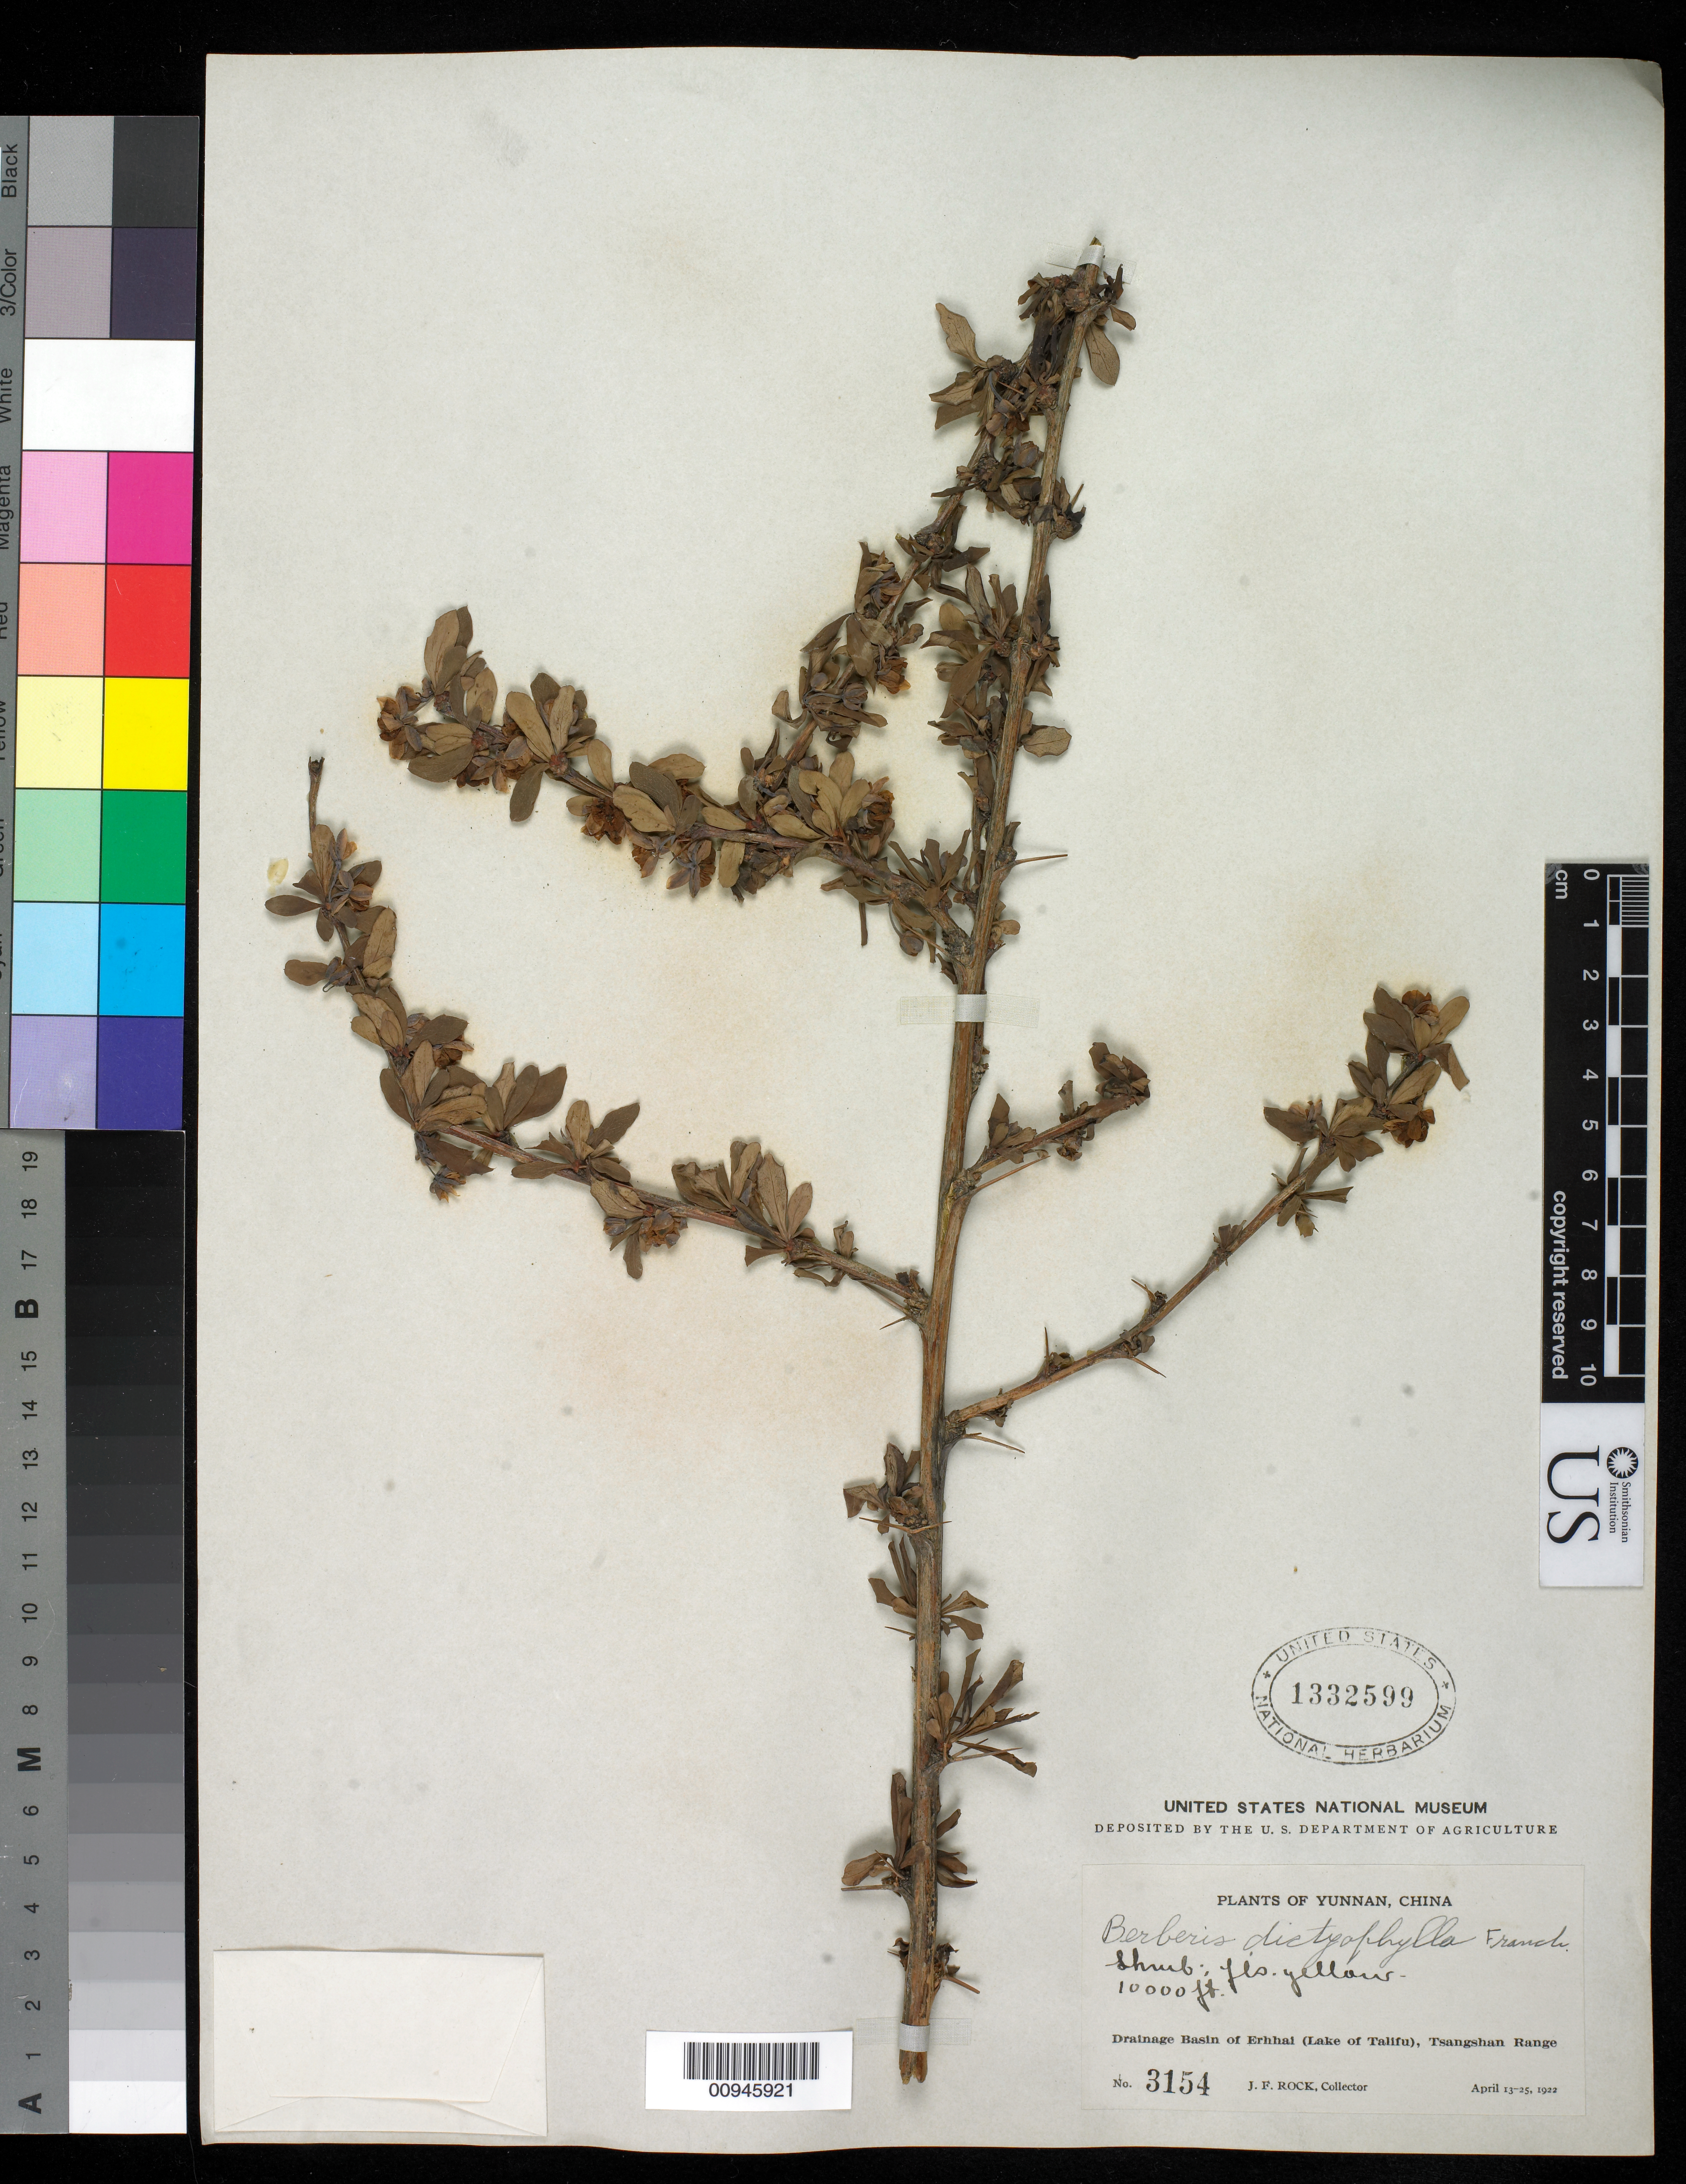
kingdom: Plantae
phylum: Tracheophyta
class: Magnoliopsida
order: Ranunculales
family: Berberidaceae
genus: Berberis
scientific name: Berberis dictyophylla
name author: Franch.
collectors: J. F. Rock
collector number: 3154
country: China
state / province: Yunnan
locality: Drainage Basin of Erhhai (Lake Talifu), Tsangshan Range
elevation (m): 3048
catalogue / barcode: US 1332599